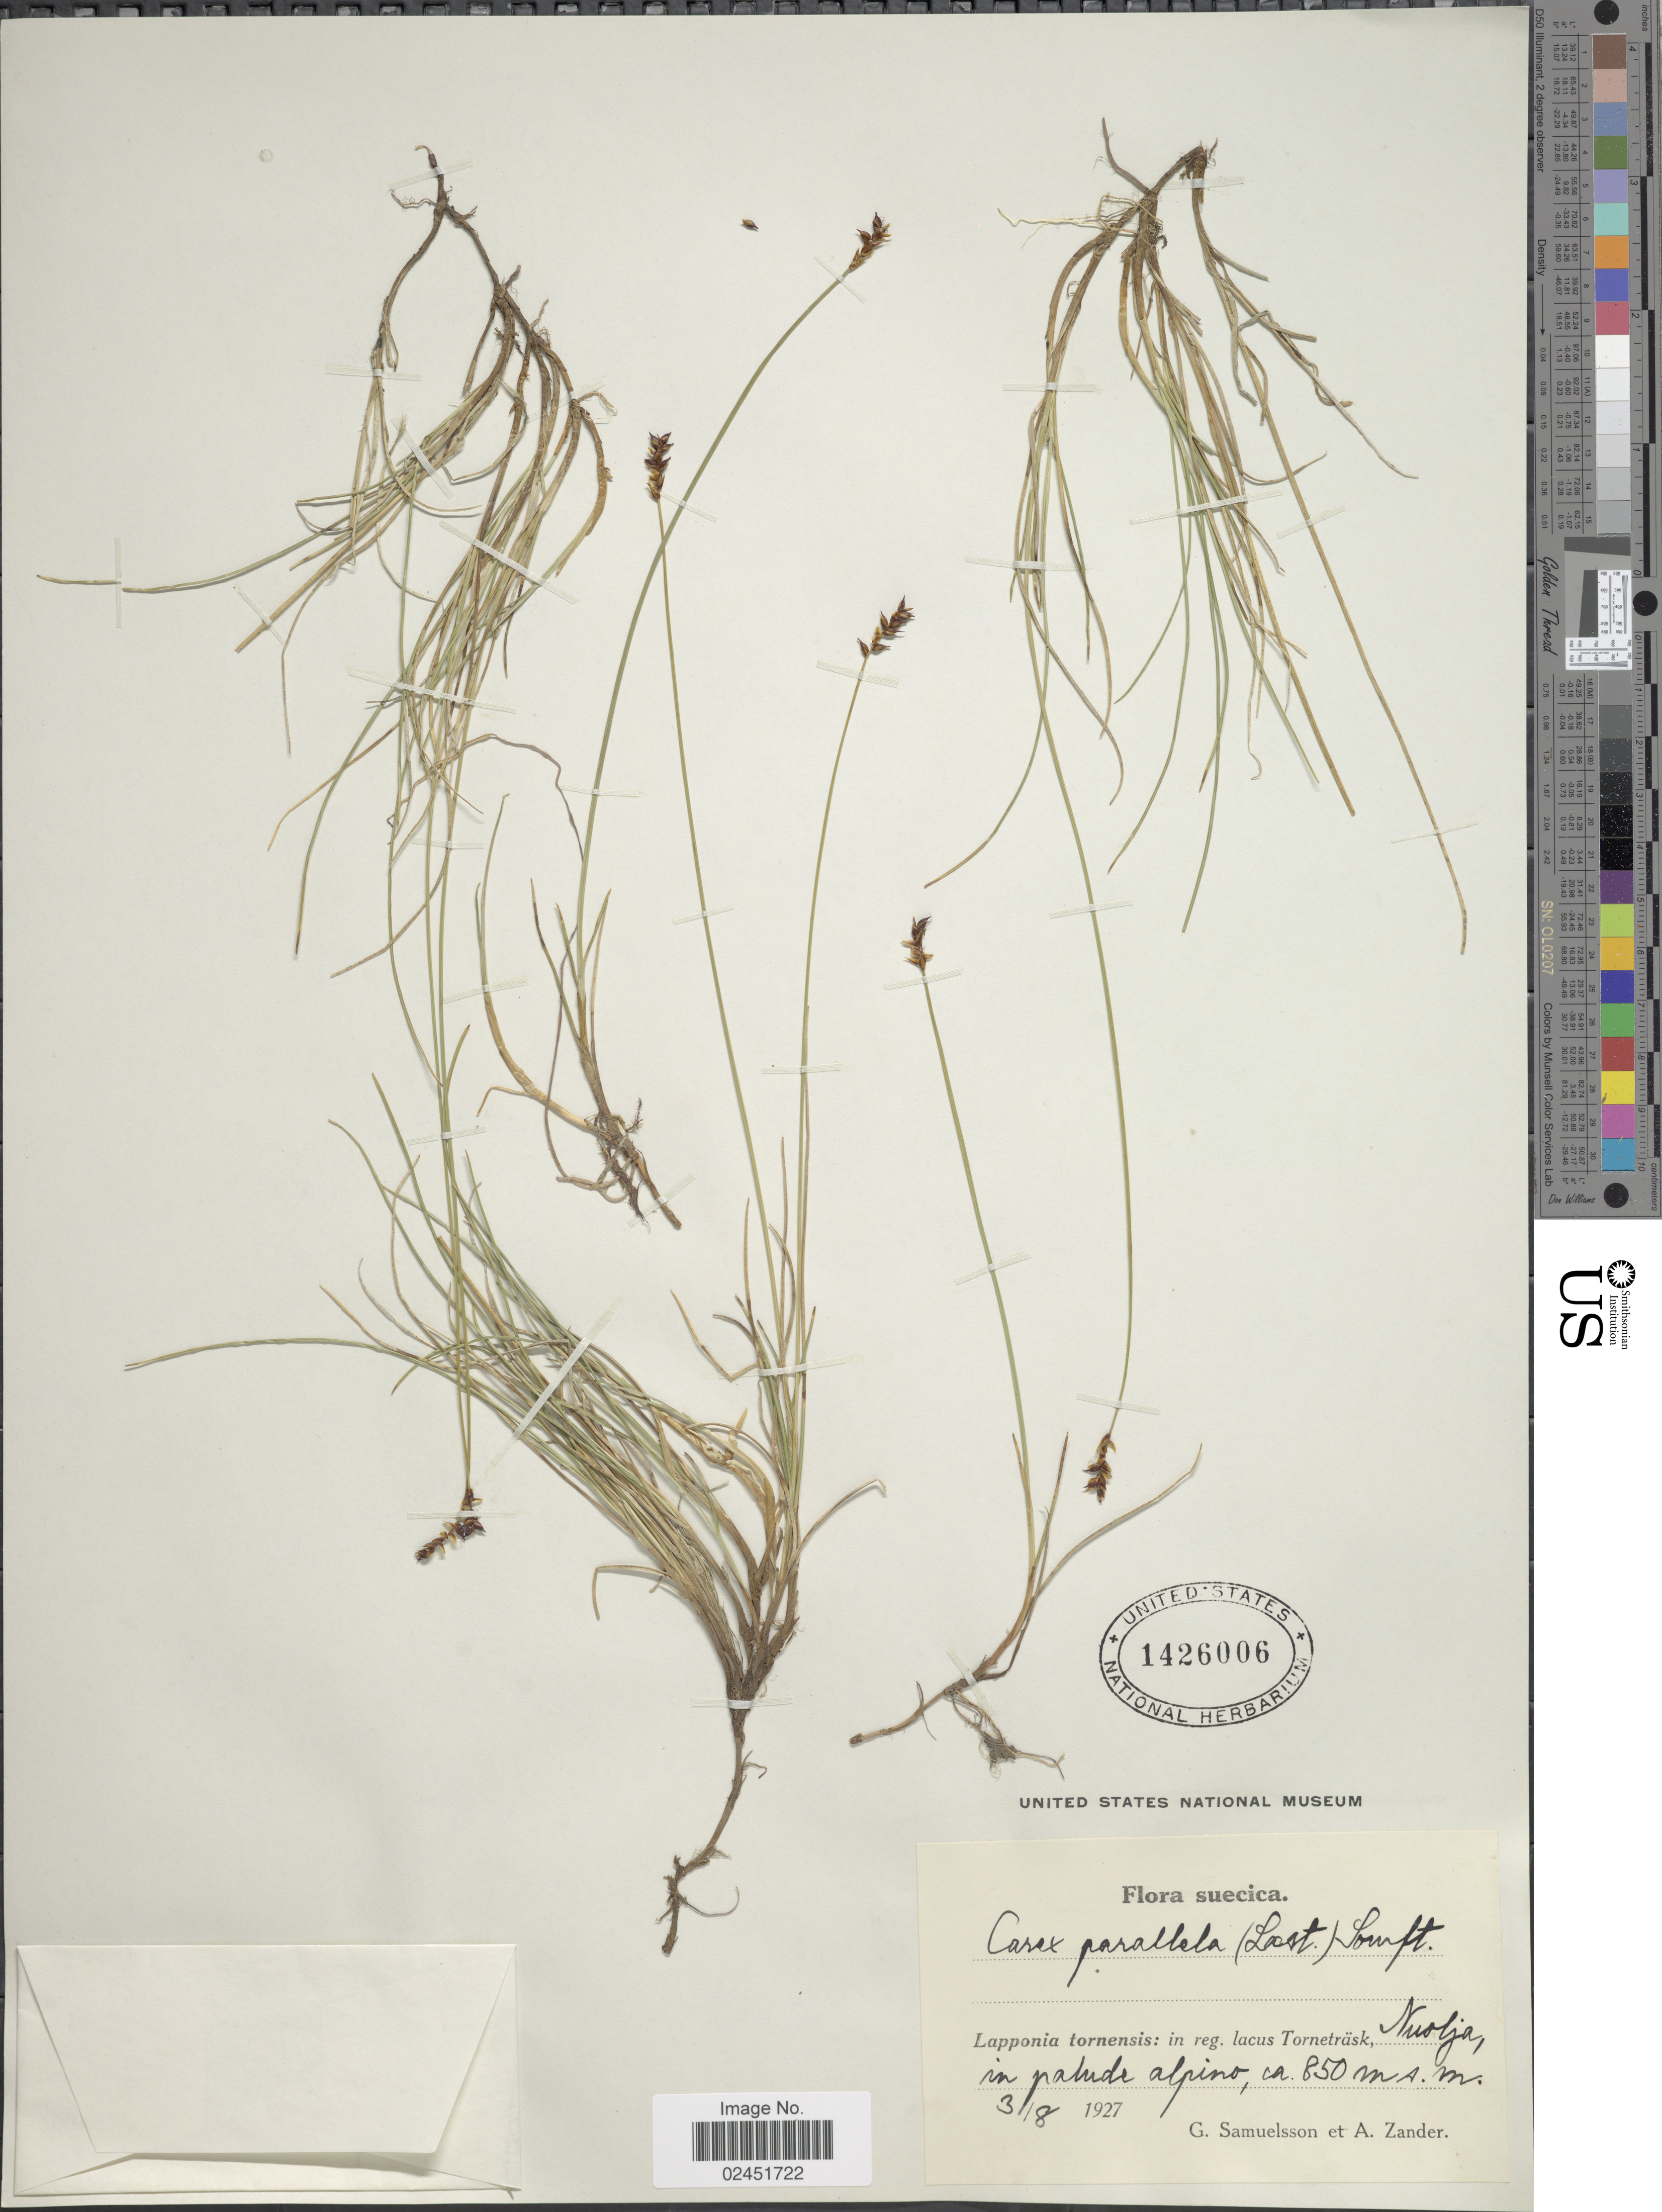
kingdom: Plantae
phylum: Tracheophyta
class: Liliopsida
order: Poales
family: Cyperaceae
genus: Carex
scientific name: Carex parallela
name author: (Laest.) Sommerf.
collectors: G. Samuelsson & A. Zander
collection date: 1927-08-31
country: Sweden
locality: Suecica. Lapponia tornensis: in reg. lacus Tornetrask, Nuolja, in palude alpino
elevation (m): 850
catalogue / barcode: US 1426006